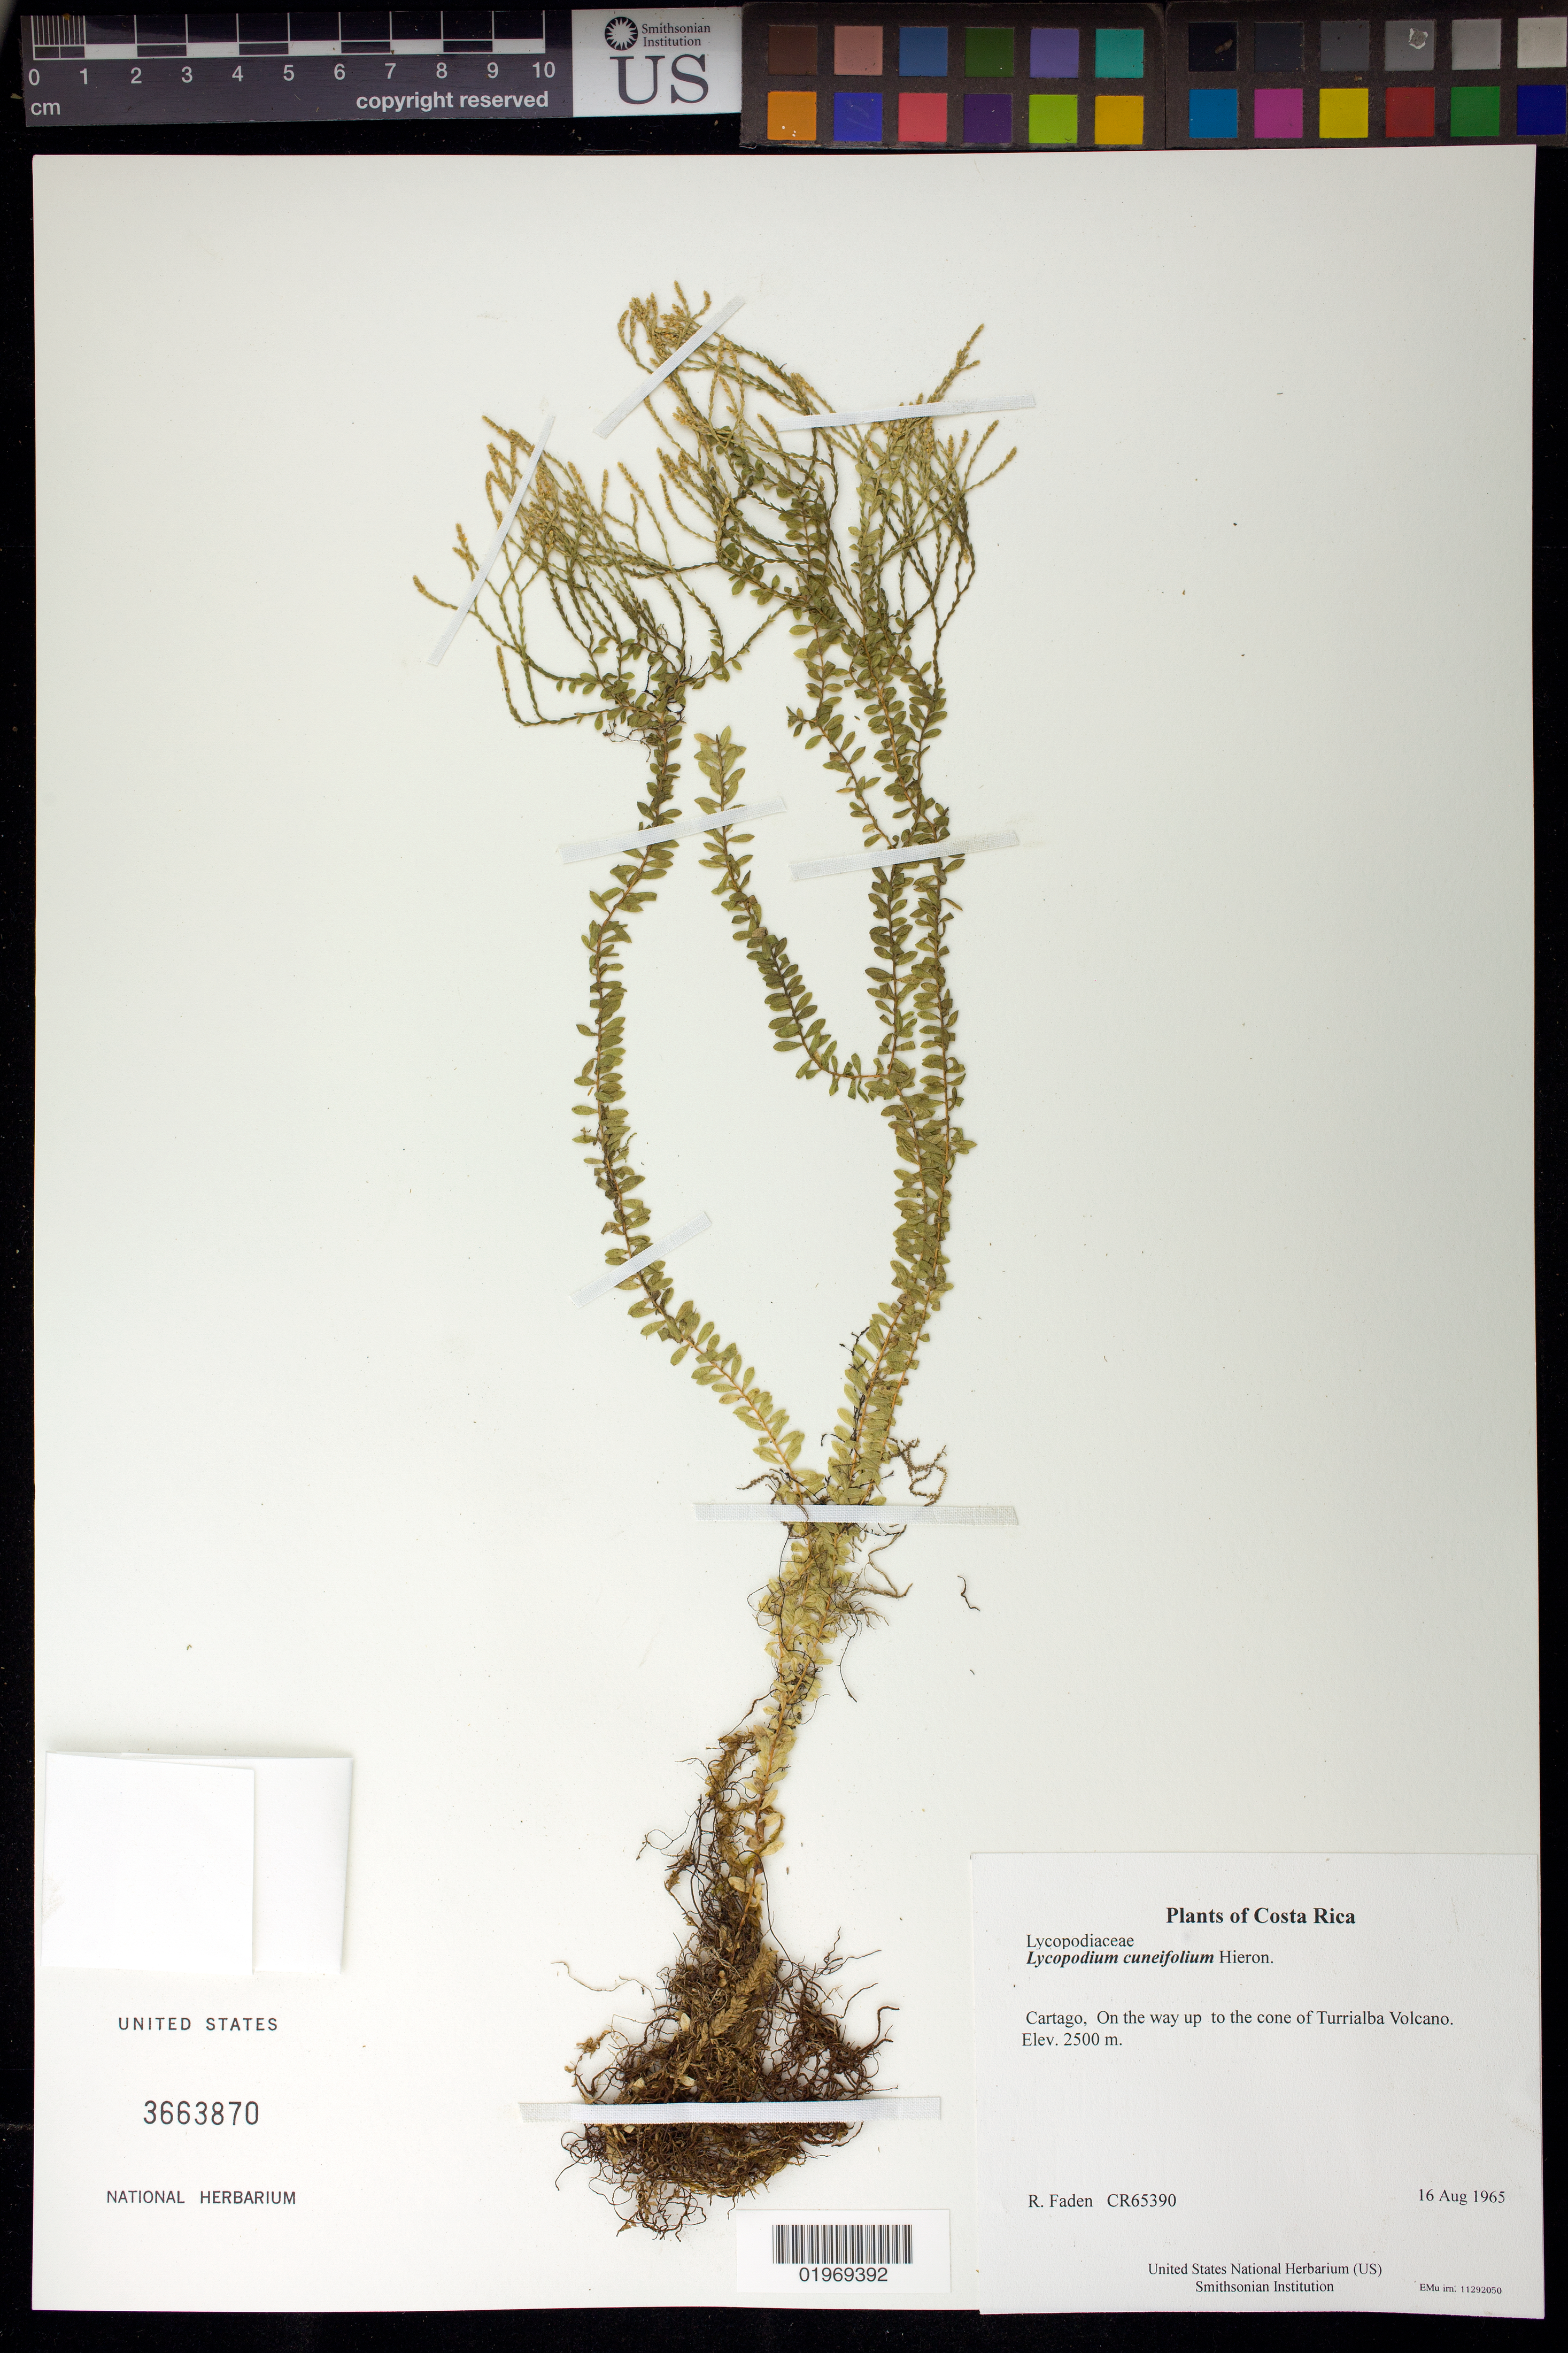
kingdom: Plantae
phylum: Tracheophyta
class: Lycopodiopsida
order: Lycopodiales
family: Lycopodiaceae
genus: Phlegmariurus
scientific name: Phlegmariurus cuneifolius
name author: (Hieron.) B. Øllg.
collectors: R. B. Faden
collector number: CR65390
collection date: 1965-08-16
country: Costa Rica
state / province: Cartago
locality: On the way up to the cone of Turrialba Volcano.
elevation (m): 2500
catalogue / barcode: US 3663870